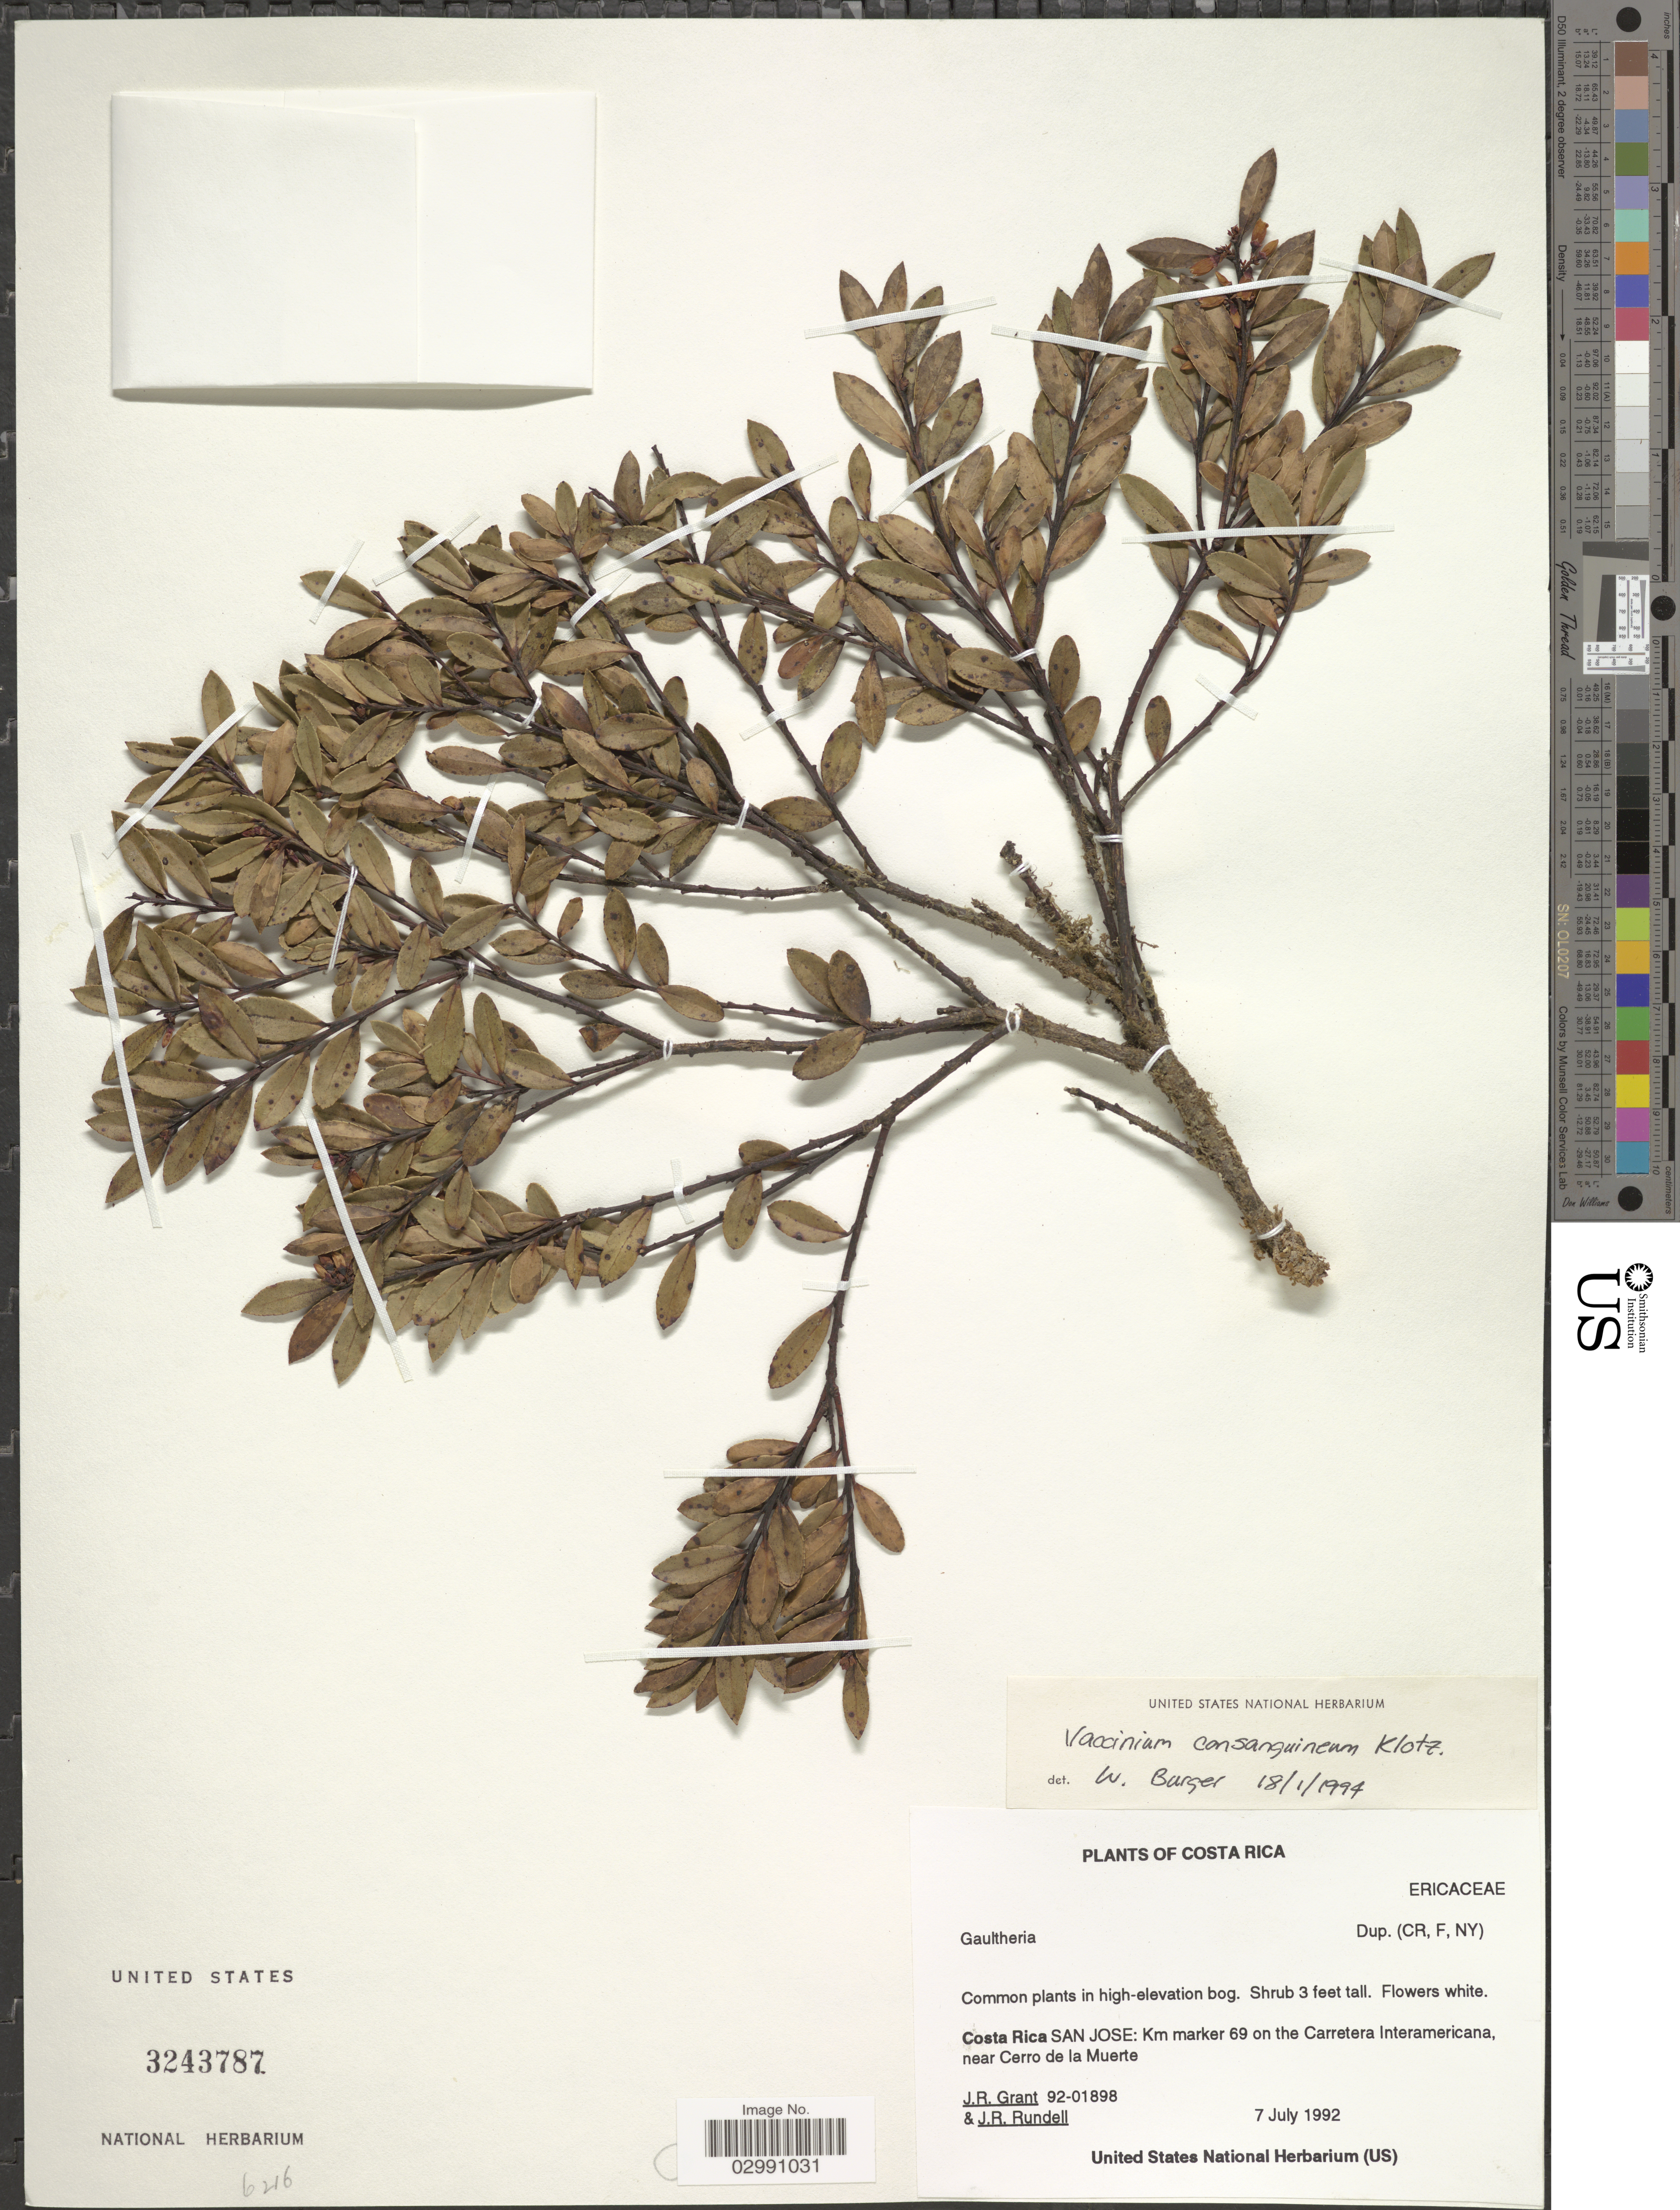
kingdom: Plantae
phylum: Tracheophyta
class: Magnoliopsida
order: Ericales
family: Ericaceae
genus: Vaccinium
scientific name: Vaccinium consanguineum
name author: Klotzsch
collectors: J. Grant & J. R. Rundell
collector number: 92-01898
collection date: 1992-07-07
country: Costa Rica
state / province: San José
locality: Km marker 69 on the Carretera Interamericana, near Cerro de la Muerte.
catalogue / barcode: US 3243787